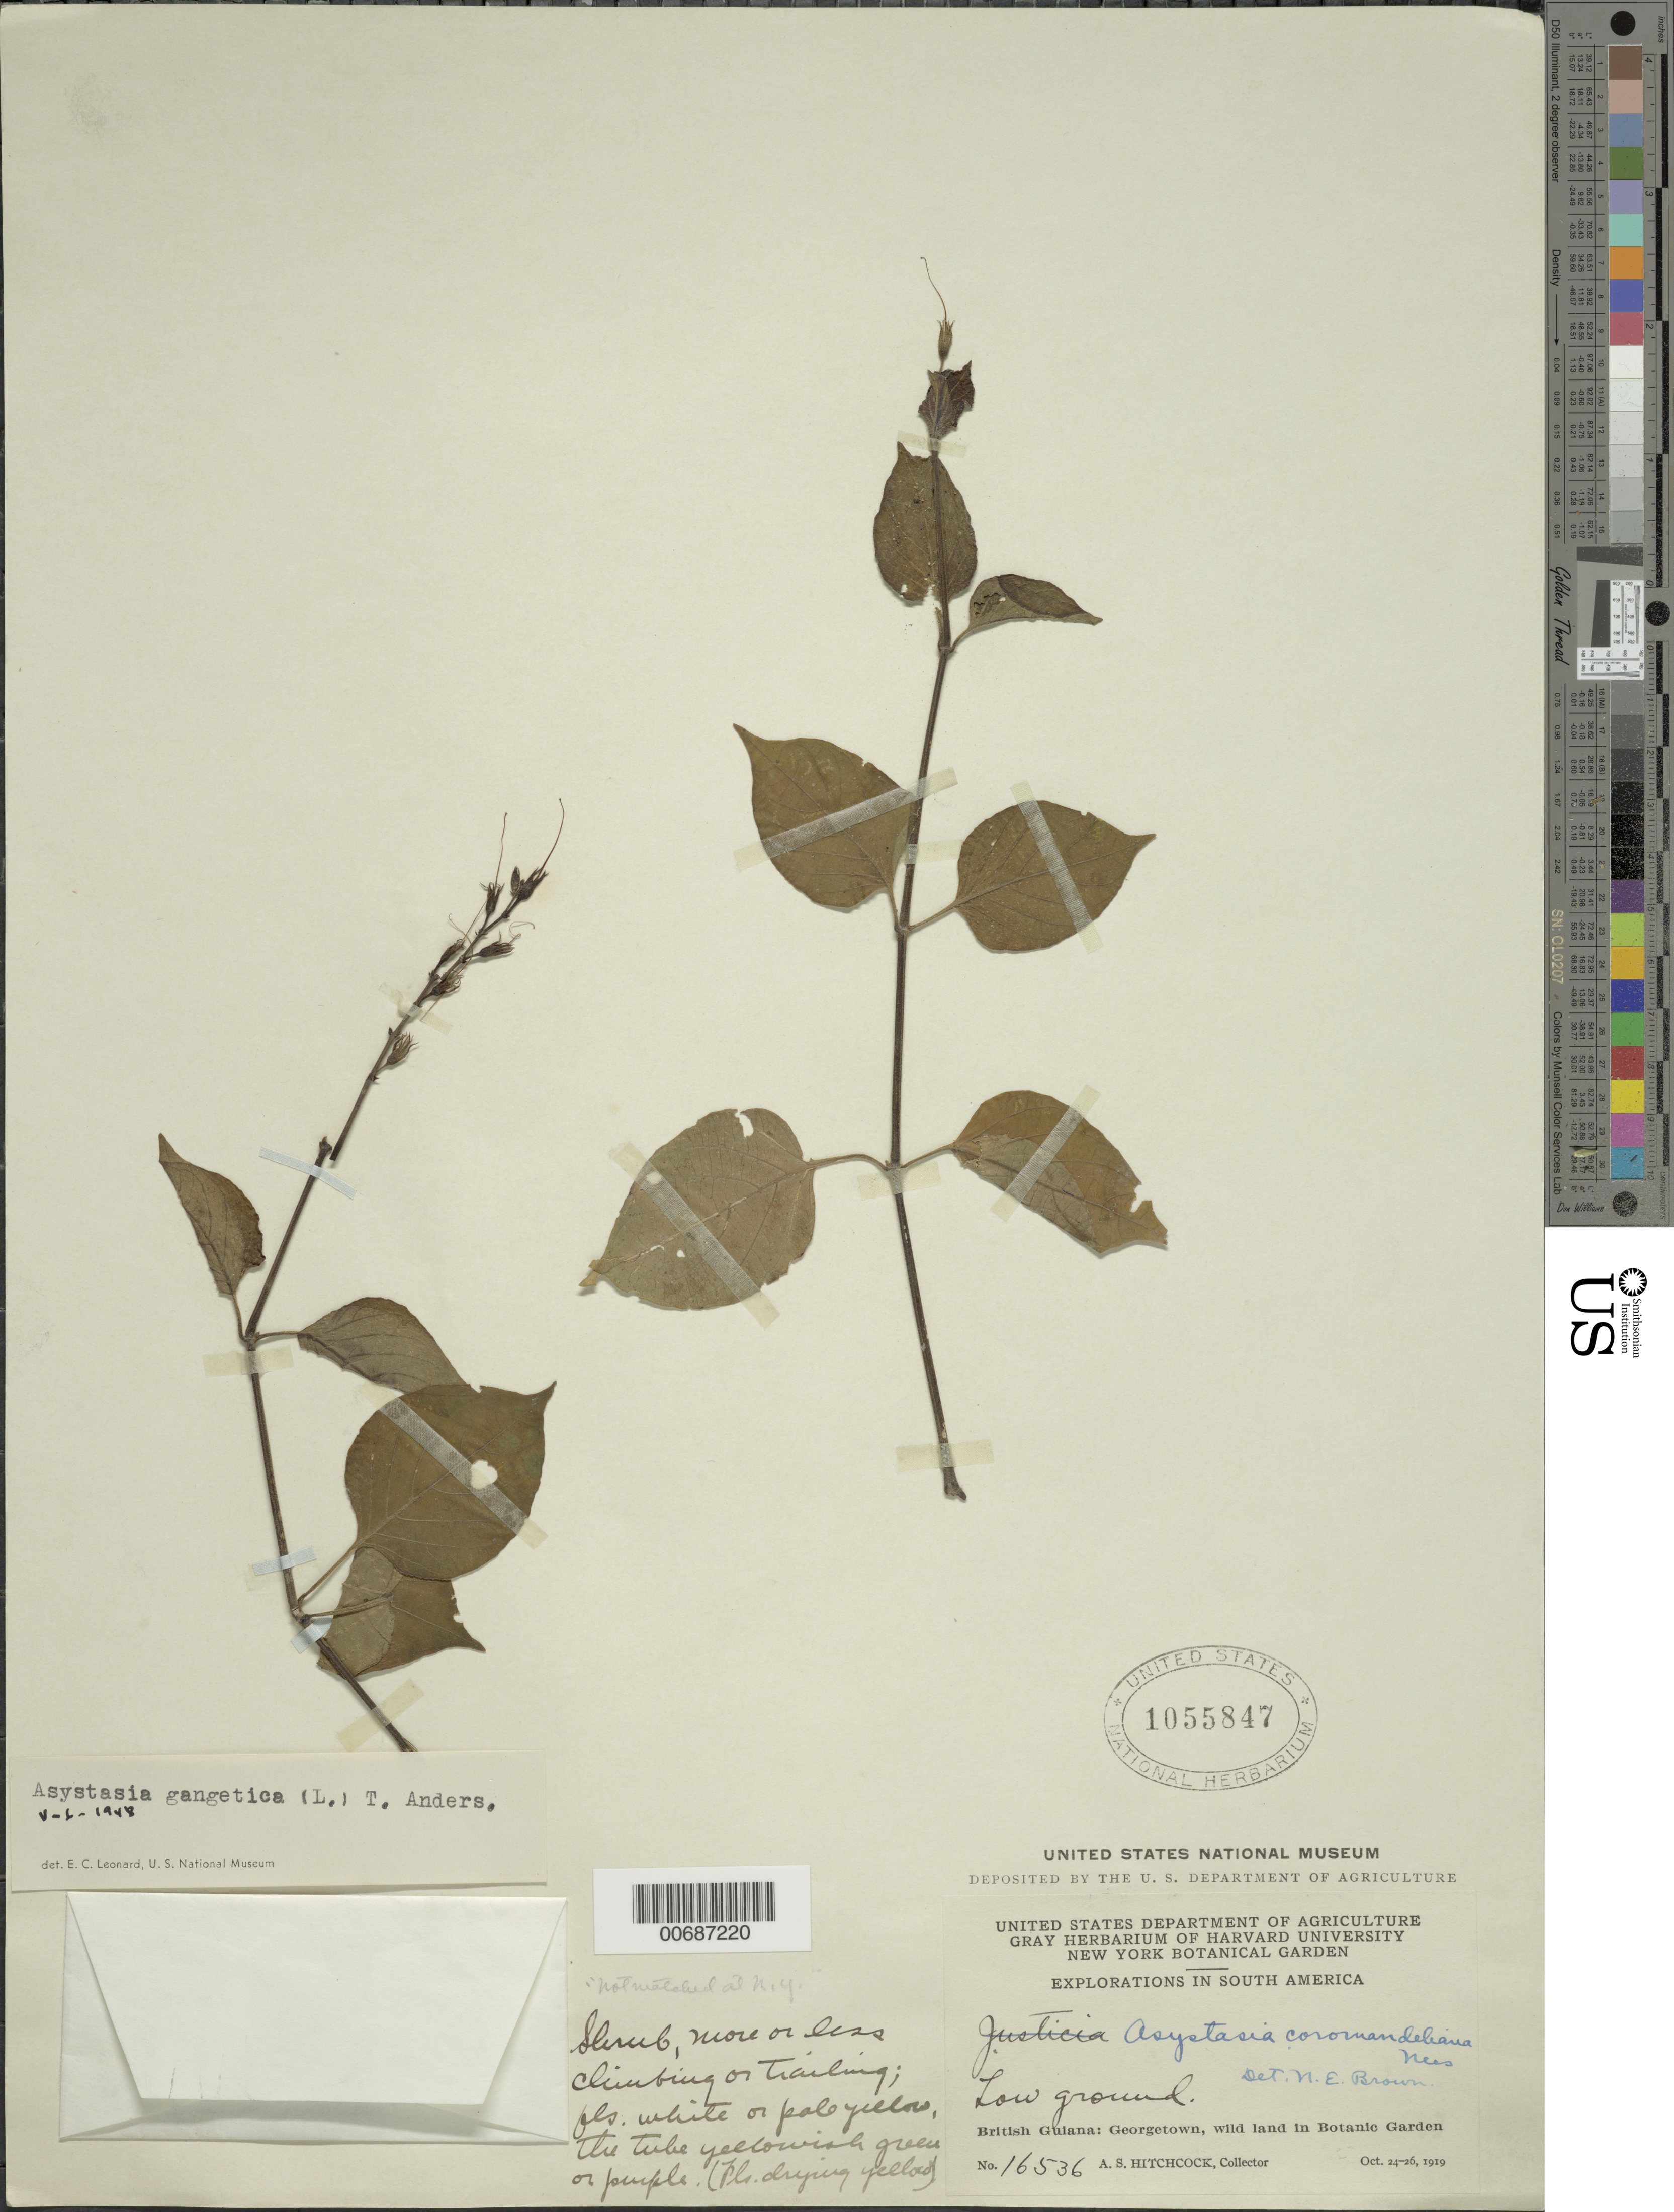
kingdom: Plantae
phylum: Tracheophyta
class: Magnoliopsida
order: Lamiales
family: Acanthaceae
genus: Asystasia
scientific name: Asystasia gangetica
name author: (L.) T. Anderson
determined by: Leonard, Emery C., (US)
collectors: A. S. Hitchcock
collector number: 16536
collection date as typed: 24-Oct-19 to 26-Oct-19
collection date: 1919-10-24/1919-10-26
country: Guyana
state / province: Demerara-Mahaica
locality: Georgetown, wild land in Botanic Garden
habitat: Low ground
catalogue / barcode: US 1055847